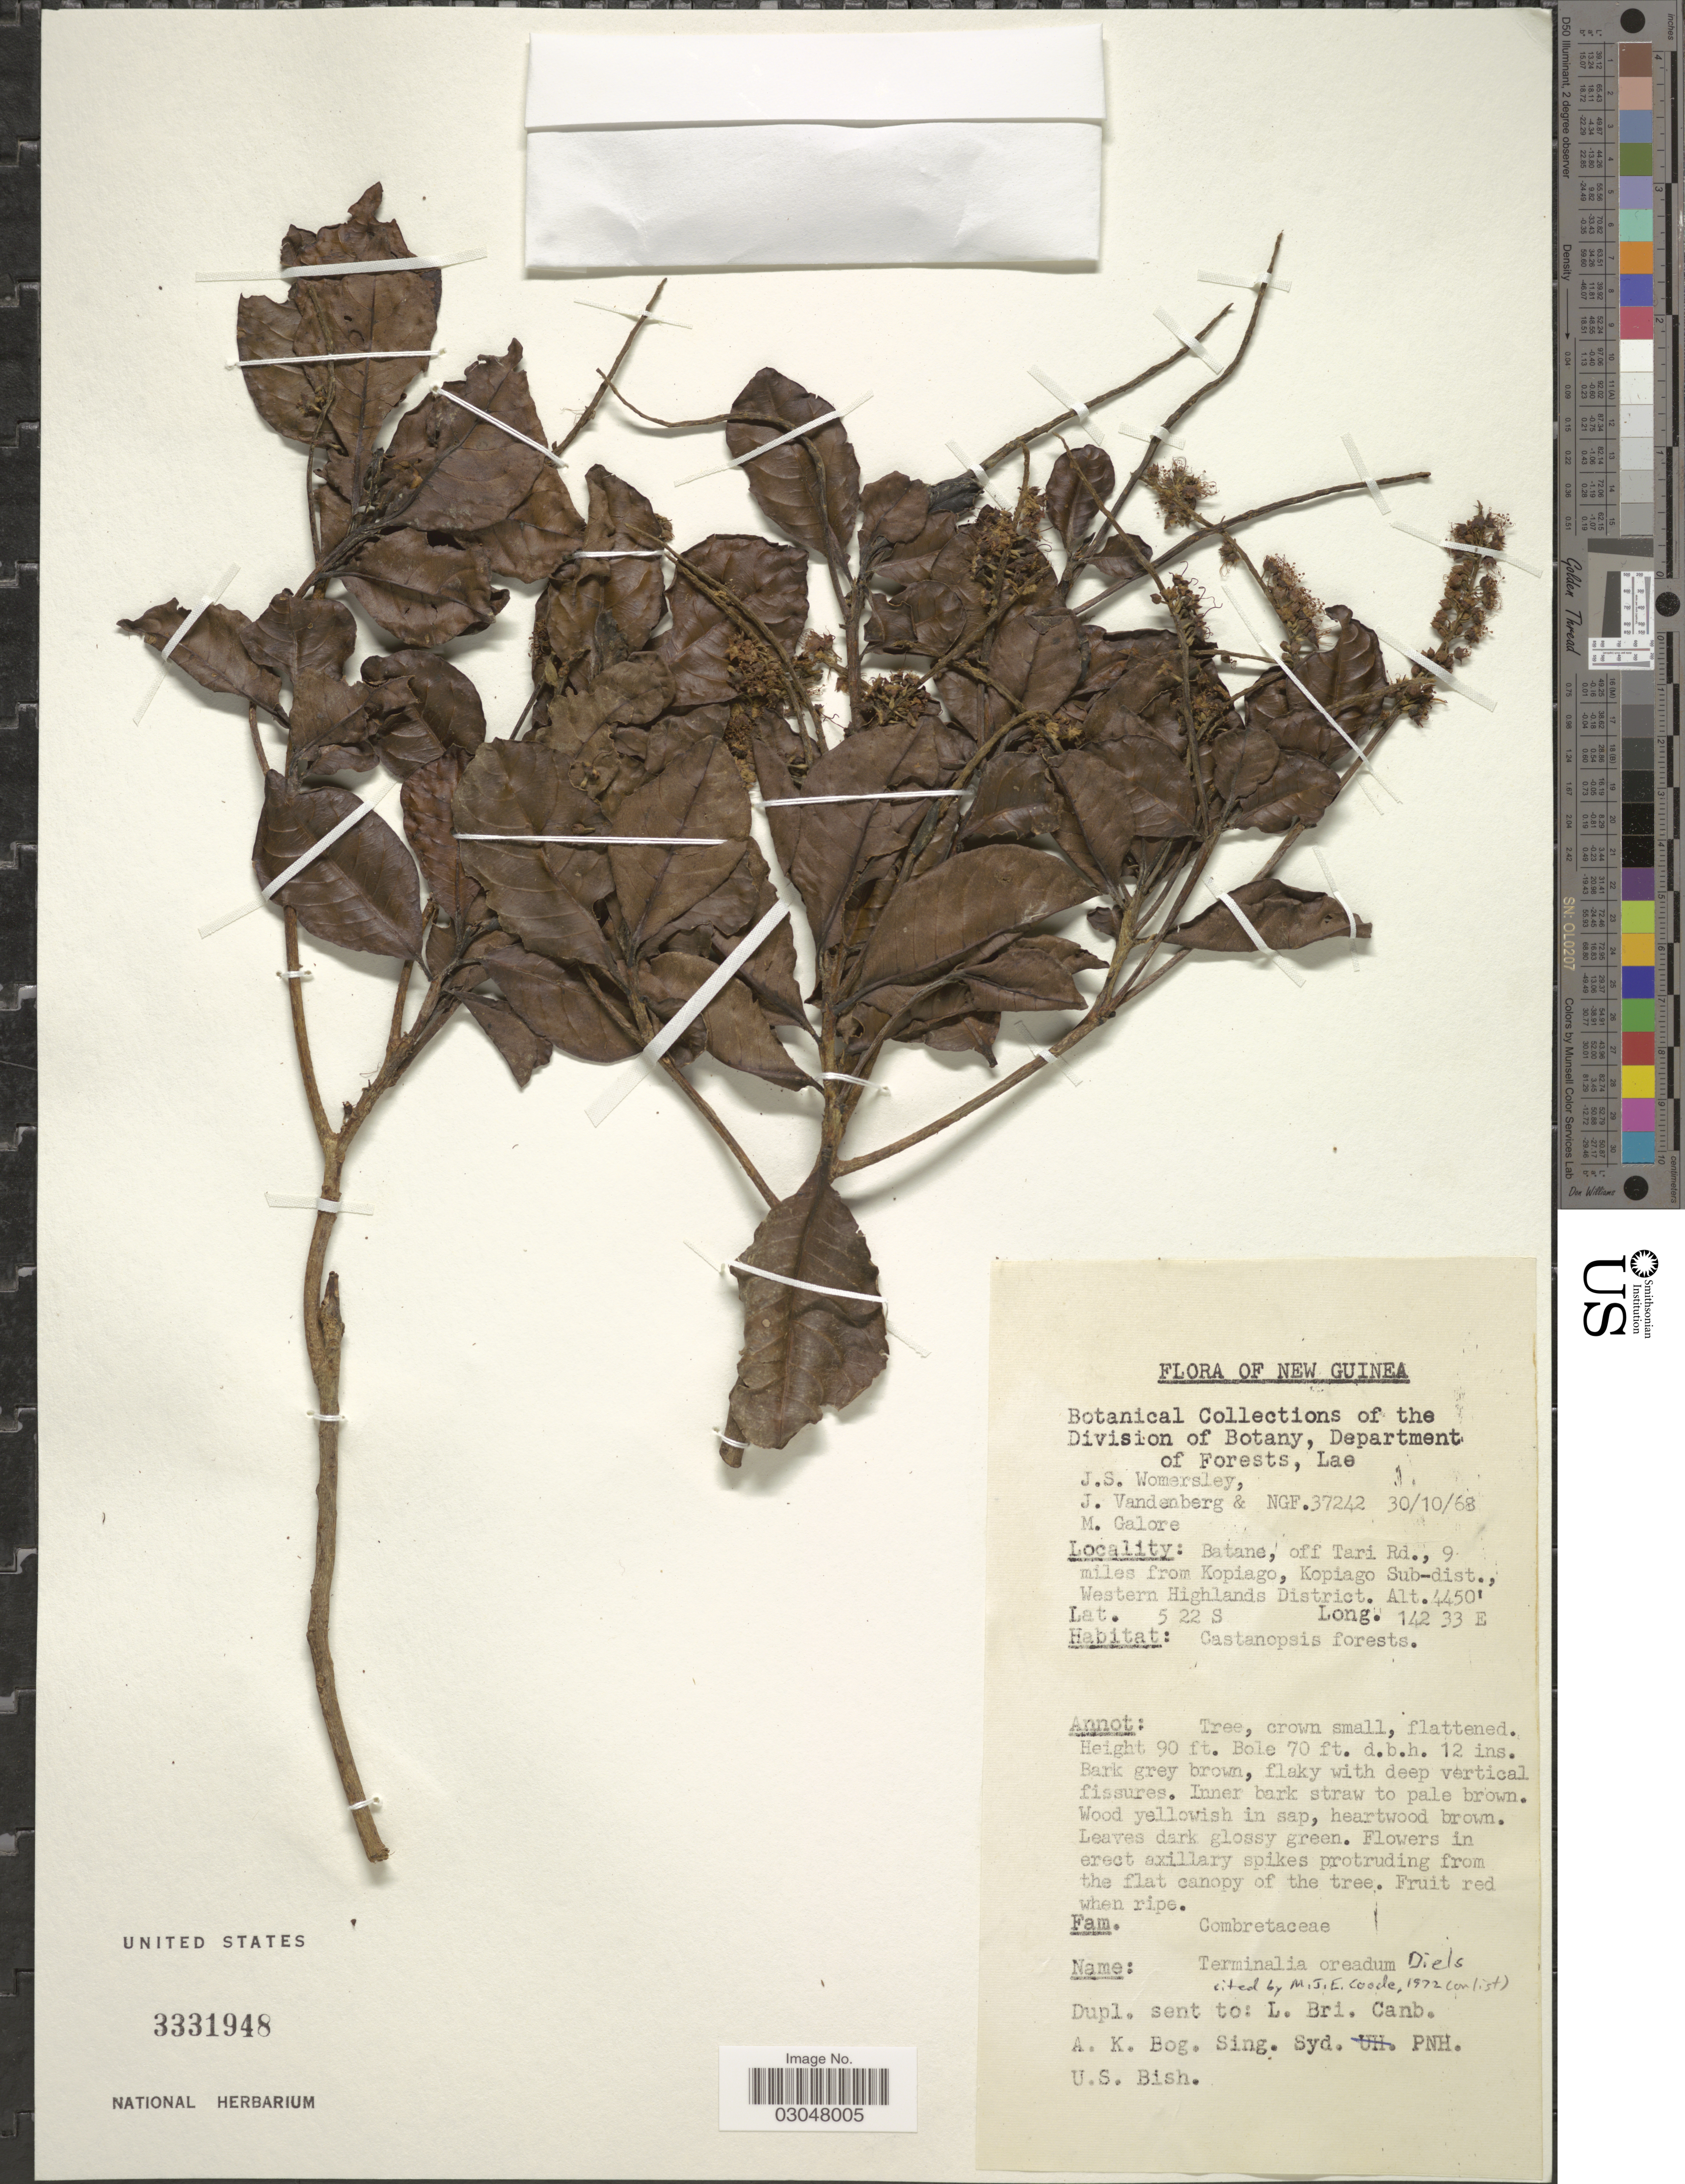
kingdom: Plantae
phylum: Tracheophyta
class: Magnoliopsida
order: Myrtales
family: Combretaceae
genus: Terminalia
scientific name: Terminalia oreadum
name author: Diels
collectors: J. S. Womersley, J. Vandenberg & M. Galore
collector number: NGF 37242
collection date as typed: Transcribed d/m/y: 30/10/68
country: Papua New Guinea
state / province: Western Highlands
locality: New Guinea. Batane, off Tari Rd., 9 miles from Kopiago, Kopiago Sub-dist., Western Highlands District.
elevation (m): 1356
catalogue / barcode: US 3331948